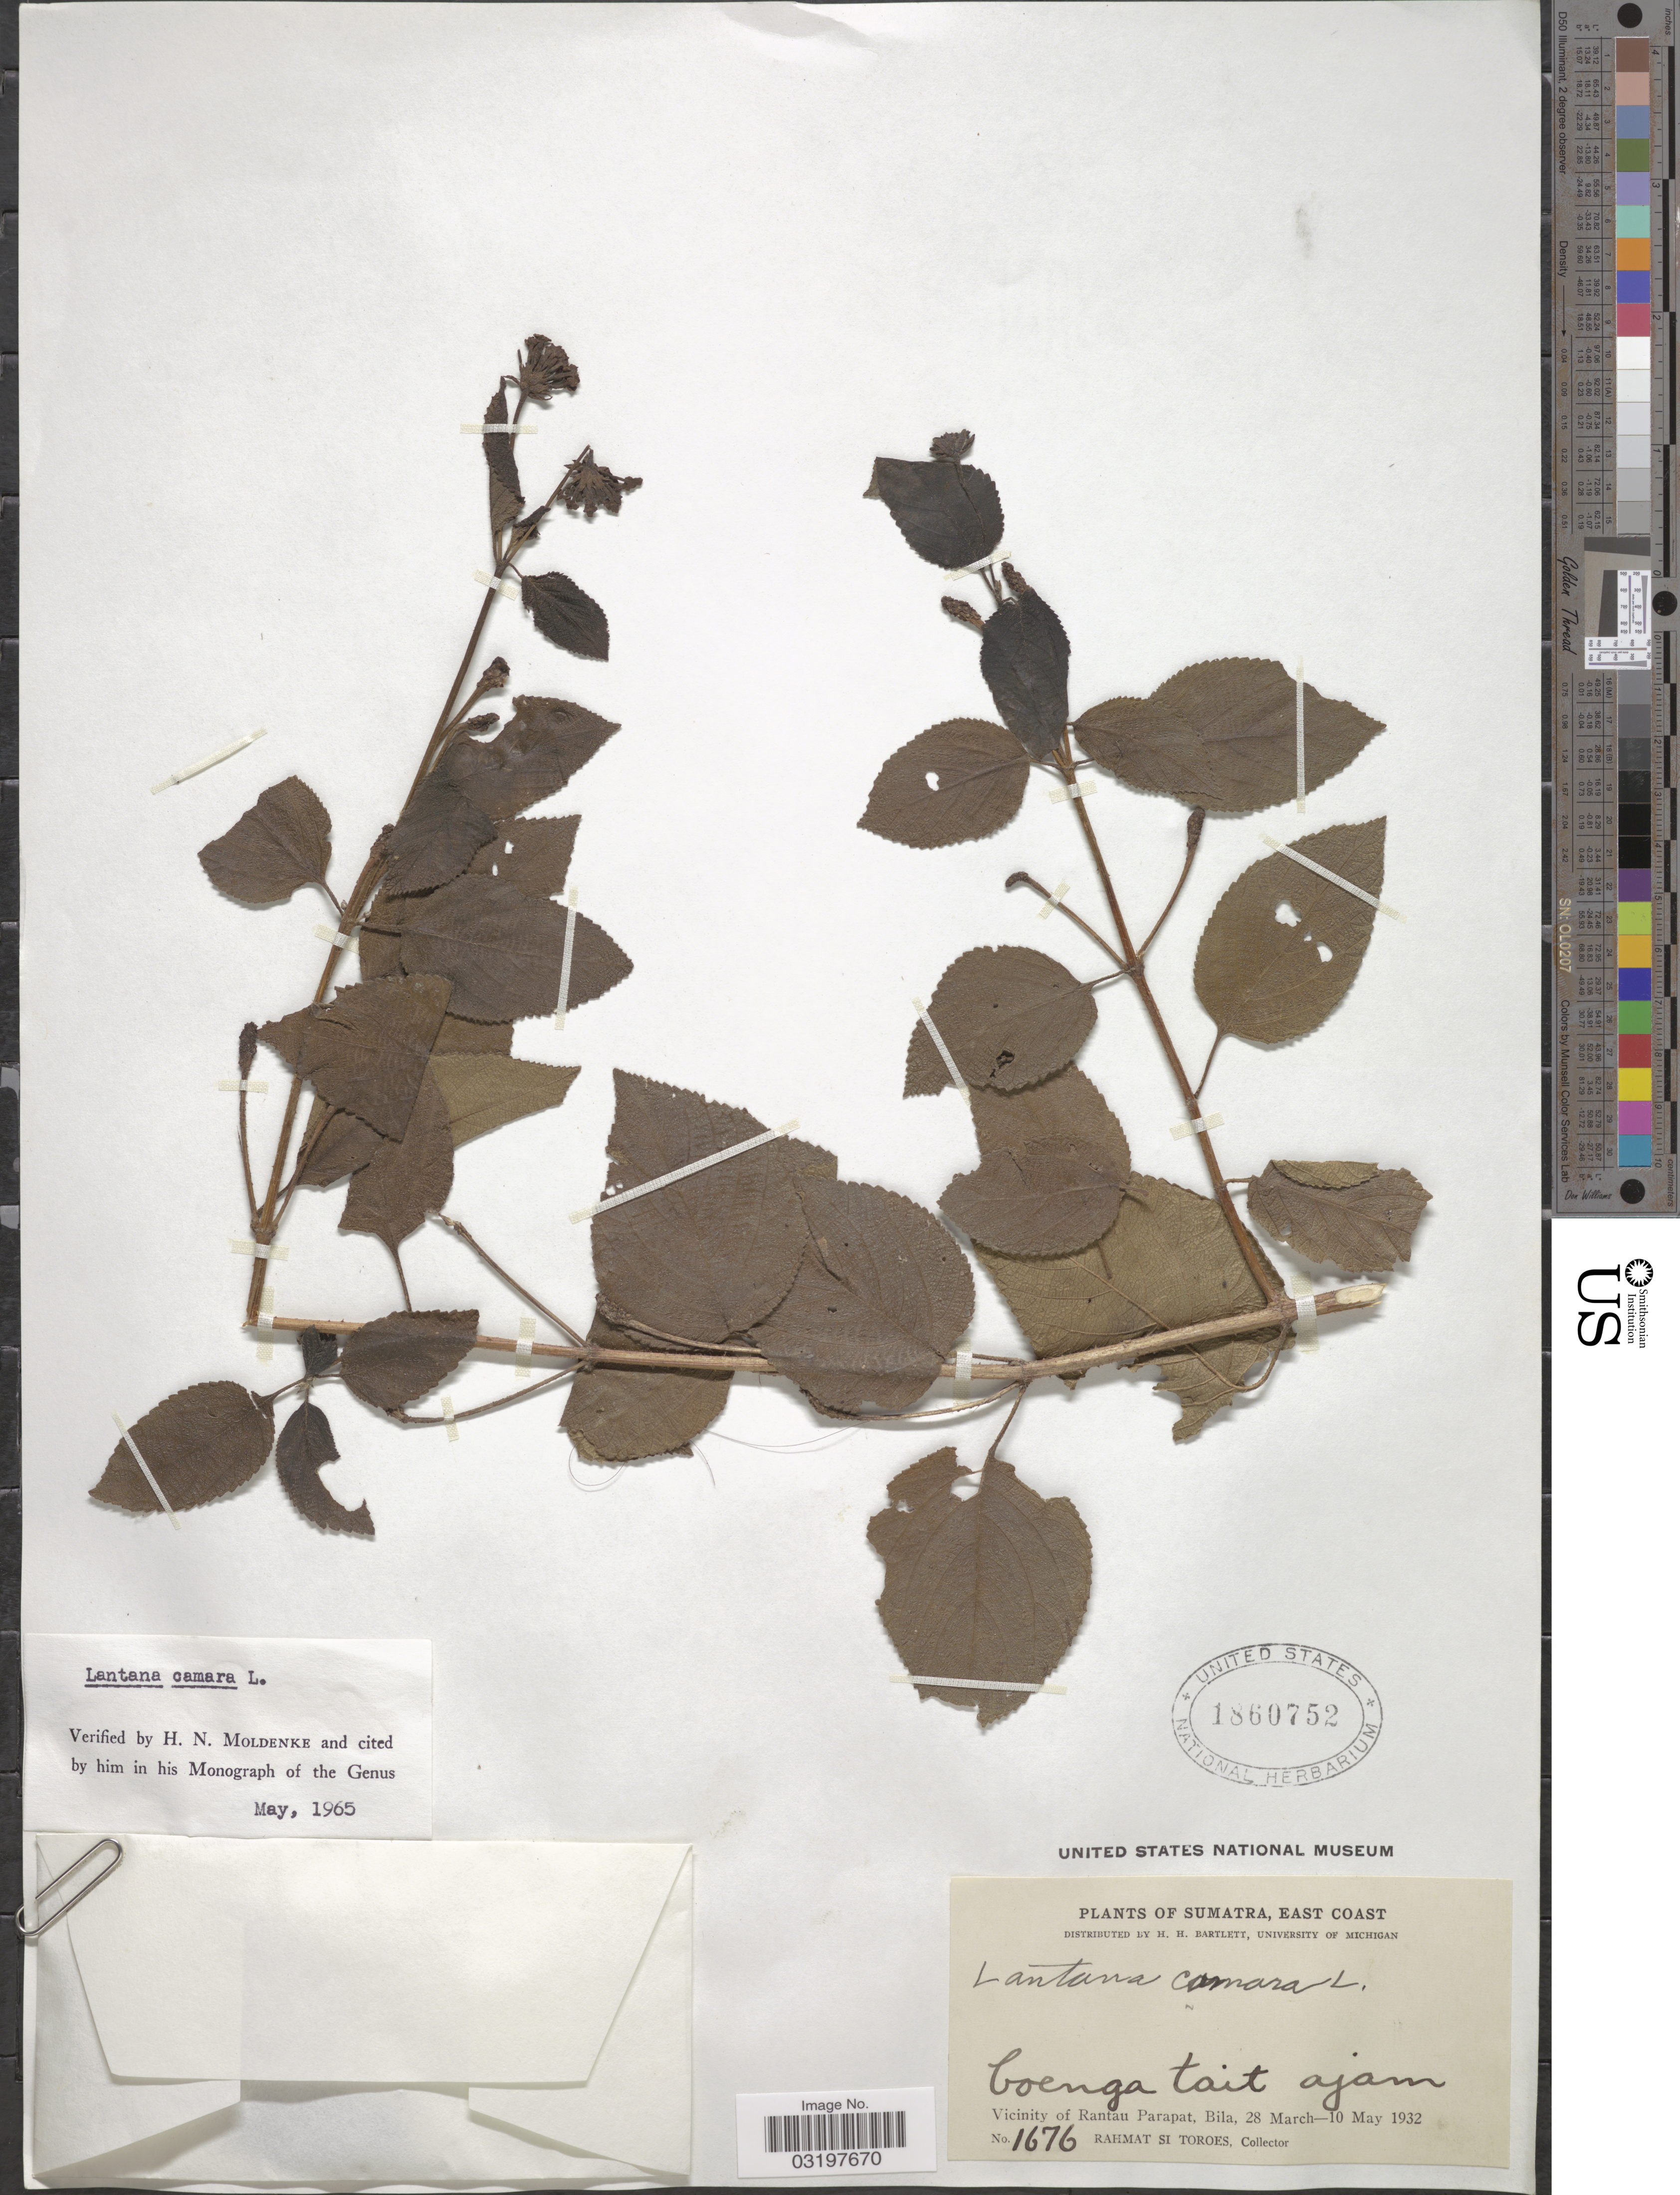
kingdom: Plantae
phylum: Tracheophyta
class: Magnoliopsida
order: Lamiales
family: Verbenaceae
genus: Lantana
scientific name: Lantana camara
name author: L.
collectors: Rahmat Si Boeea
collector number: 1676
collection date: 1932-03-28/1932-05-10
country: Indonesia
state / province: Sumatra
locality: East Coast, Vicinity of Rantau Parapat, Bila.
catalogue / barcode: US 1860752